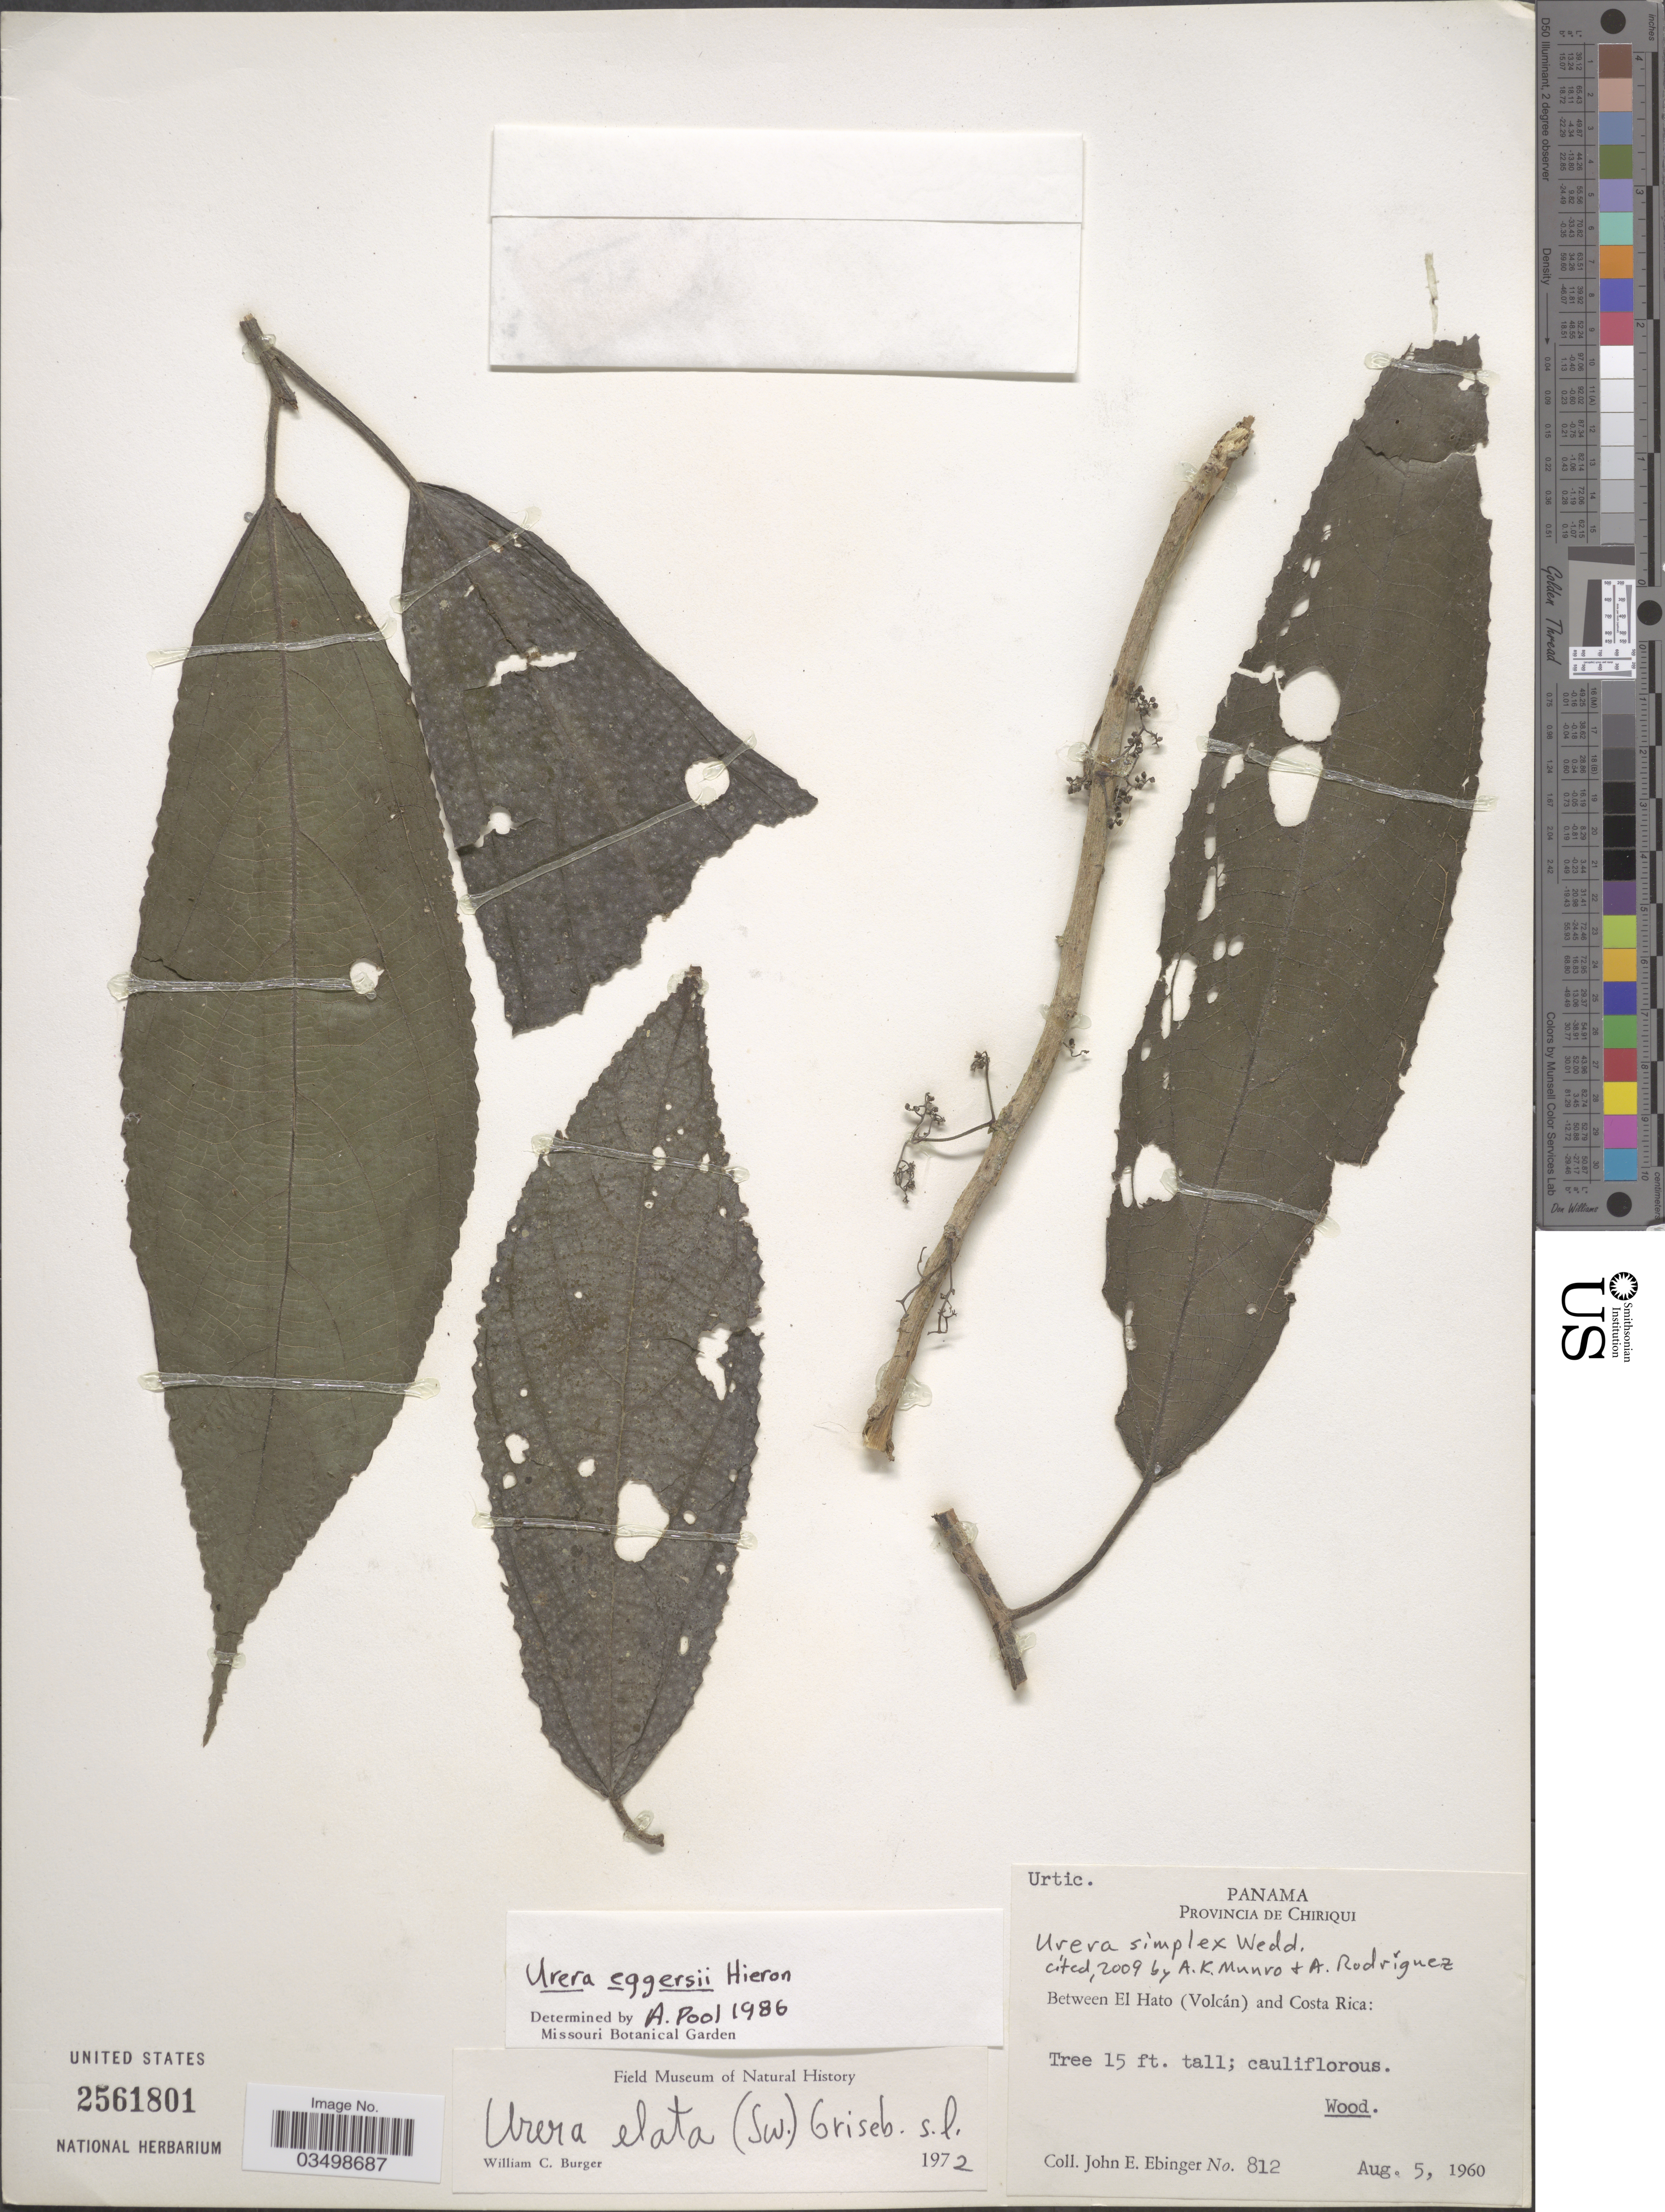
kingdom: Plantae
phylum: Tracheophyta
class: Magnoliopsida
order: Rosales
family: Urticaceae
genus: Urera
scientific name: Urera simplex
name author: Wedd.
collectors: J. Ebinger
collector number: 812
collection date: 1960-08-05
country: Panama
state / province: Chiriqui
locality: Between El Hato (Volcán) and Costa Rica.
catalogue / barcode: US 2561801